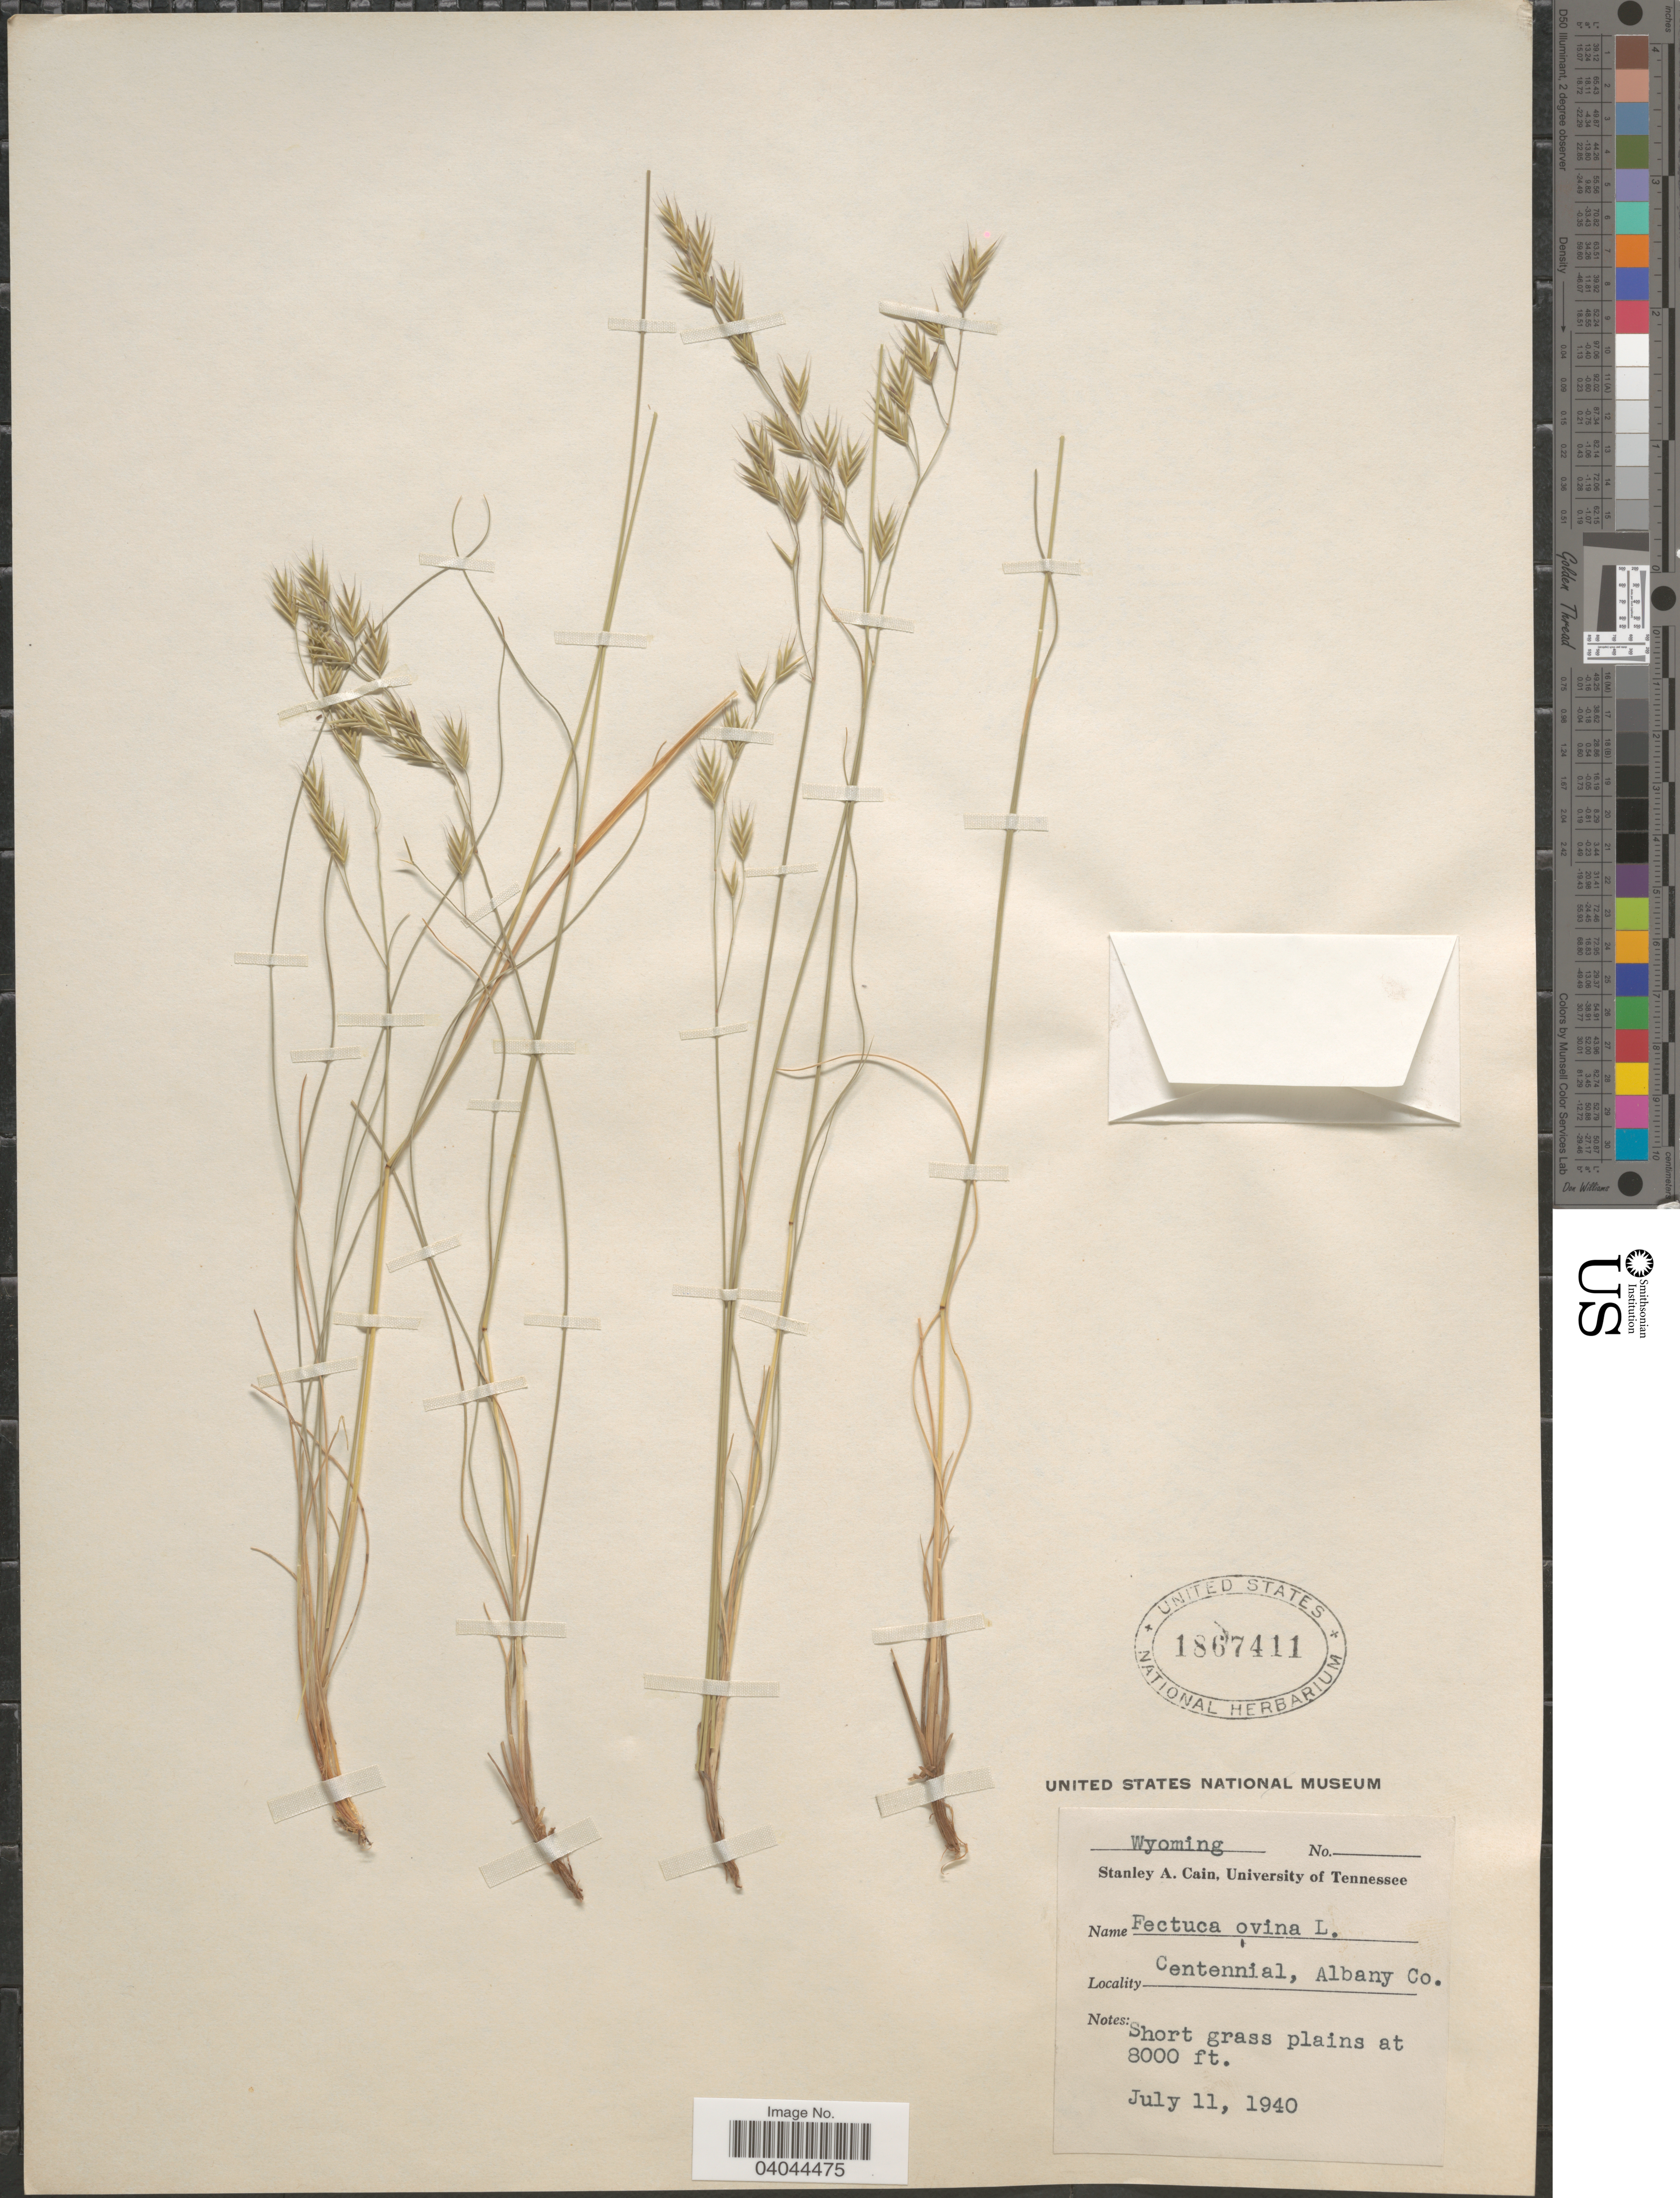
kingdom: Plantae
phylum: Tracheophyta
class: Liliopsida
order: Poales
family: Poaceae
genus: Festuca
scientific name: Festuca ovina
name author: L.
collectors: S. Cain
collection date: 1940-07-11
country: United States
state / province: Wyoming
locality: Centennial, Albany Co.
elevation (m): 2438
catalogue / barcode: US 1867411